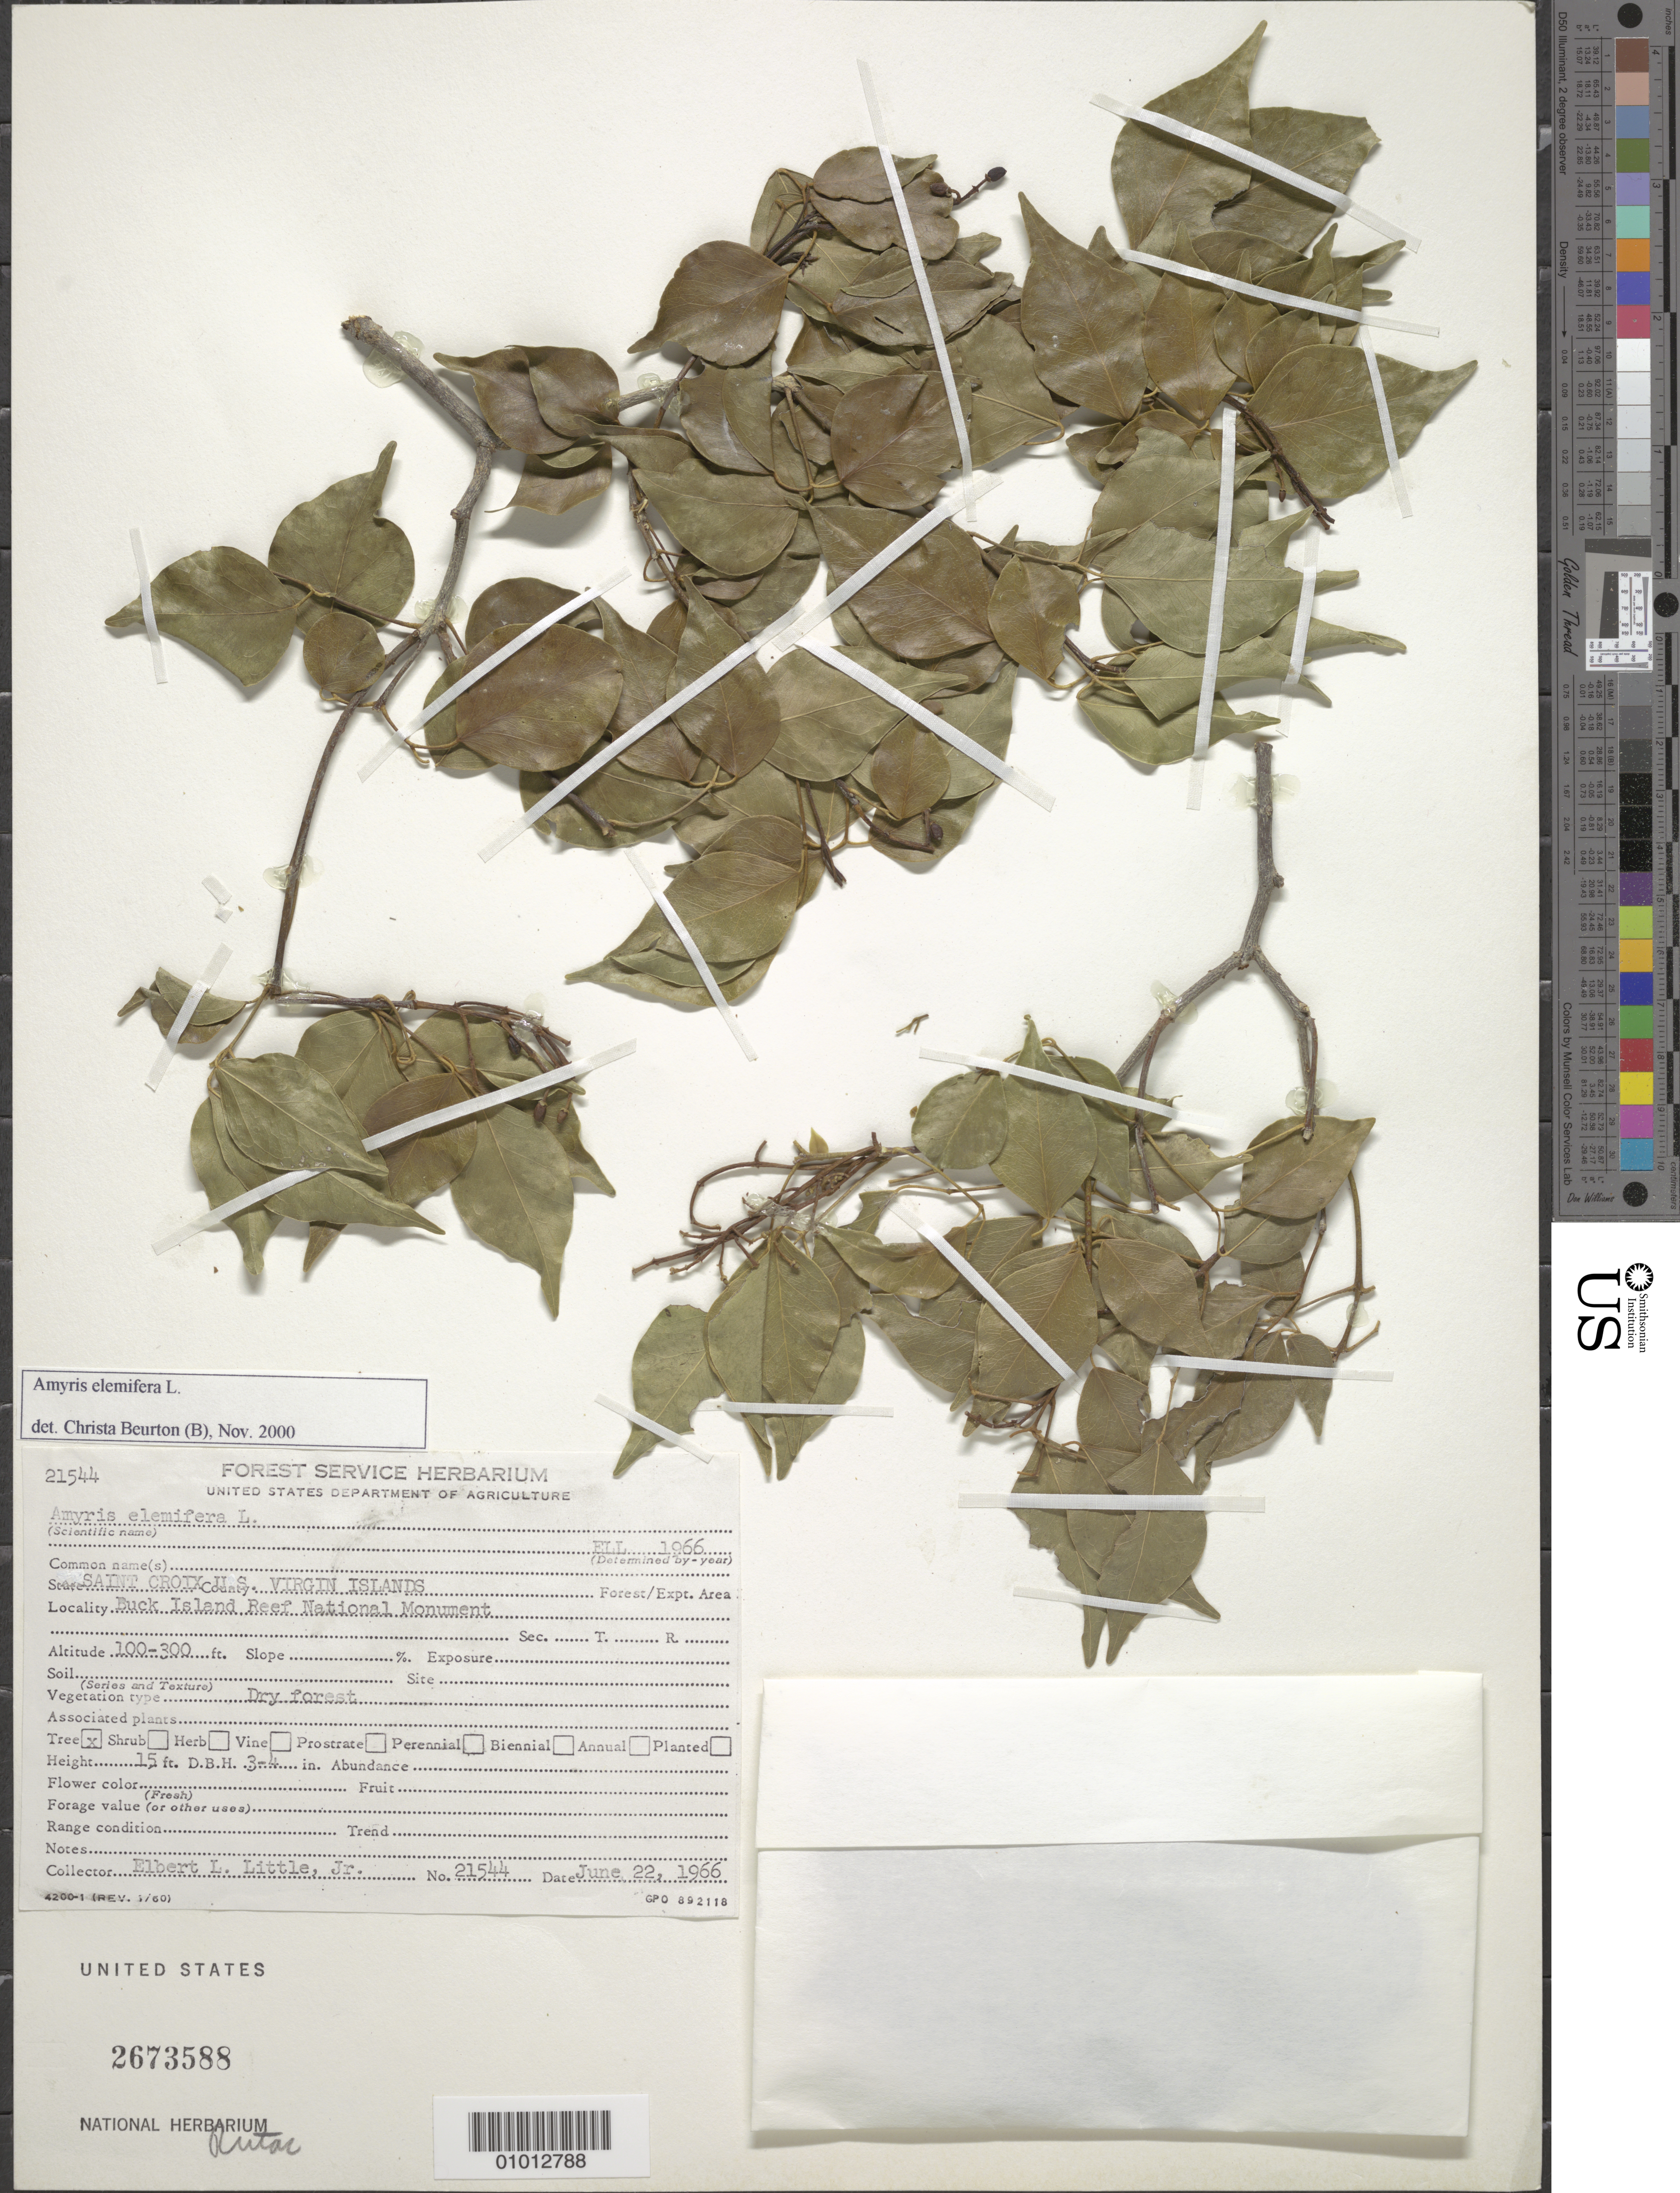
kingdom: Plantae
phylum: Tracheophyta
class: Magnoliopsida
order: Sapindales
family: Rutaceae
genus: Amyris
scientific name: Amyris elemifera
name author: L.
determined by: Beurton, C.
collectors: E. L. Little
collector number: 21544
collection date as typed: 22 Jun 1966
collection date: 1966-06-22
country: U.S. Virgin Islands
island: St. Croix I.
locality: Buck Island Reef National Monument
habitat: Dry forest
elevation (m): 30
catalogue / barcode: US 2673588